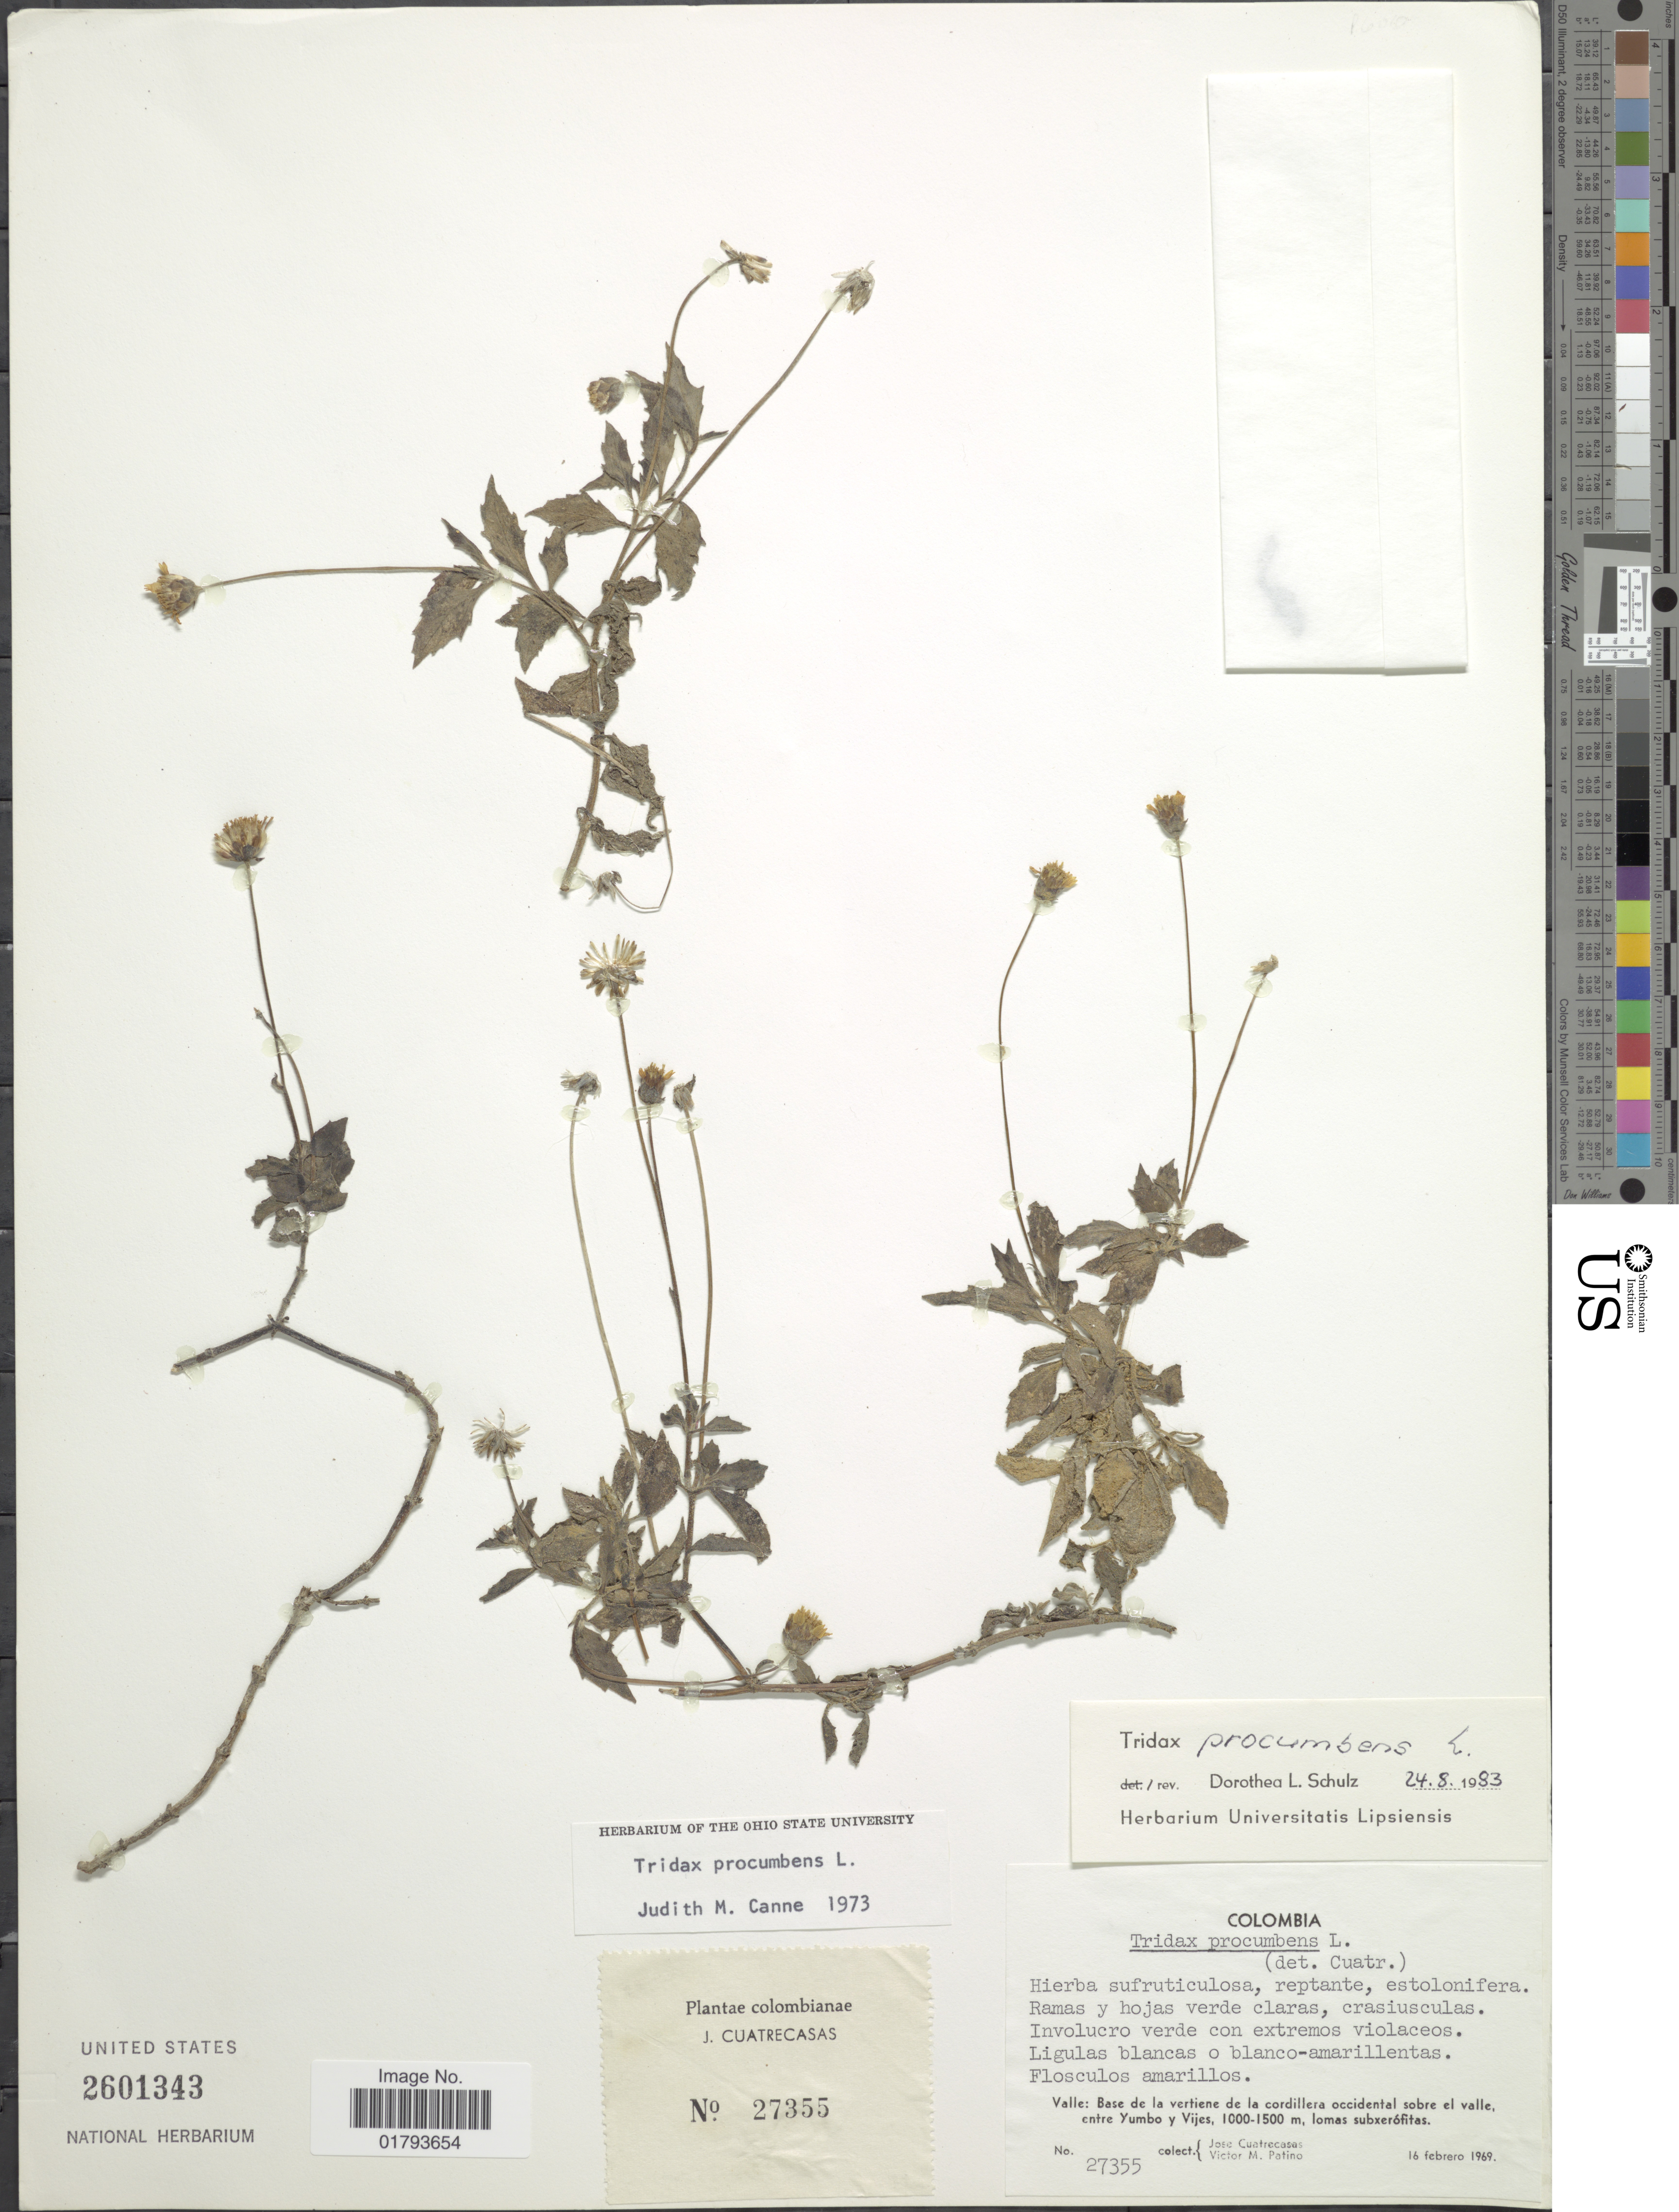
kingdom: Plantae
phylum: Tracheophyta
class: Magnoliopsida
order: Asterales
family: Asteraceae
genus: Tridax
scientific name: Tridax procumbens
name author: L.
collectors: J. Cuatrecasas & V. M. Patiño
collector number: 27355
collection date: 1969-02-16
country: Colombia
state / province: Valle del Cauca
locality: Valle: Base de la vertiene de la cordillera occidental sobre el valle, entre Yumbo y Vijes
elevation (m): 1000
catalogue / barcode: US 2601343